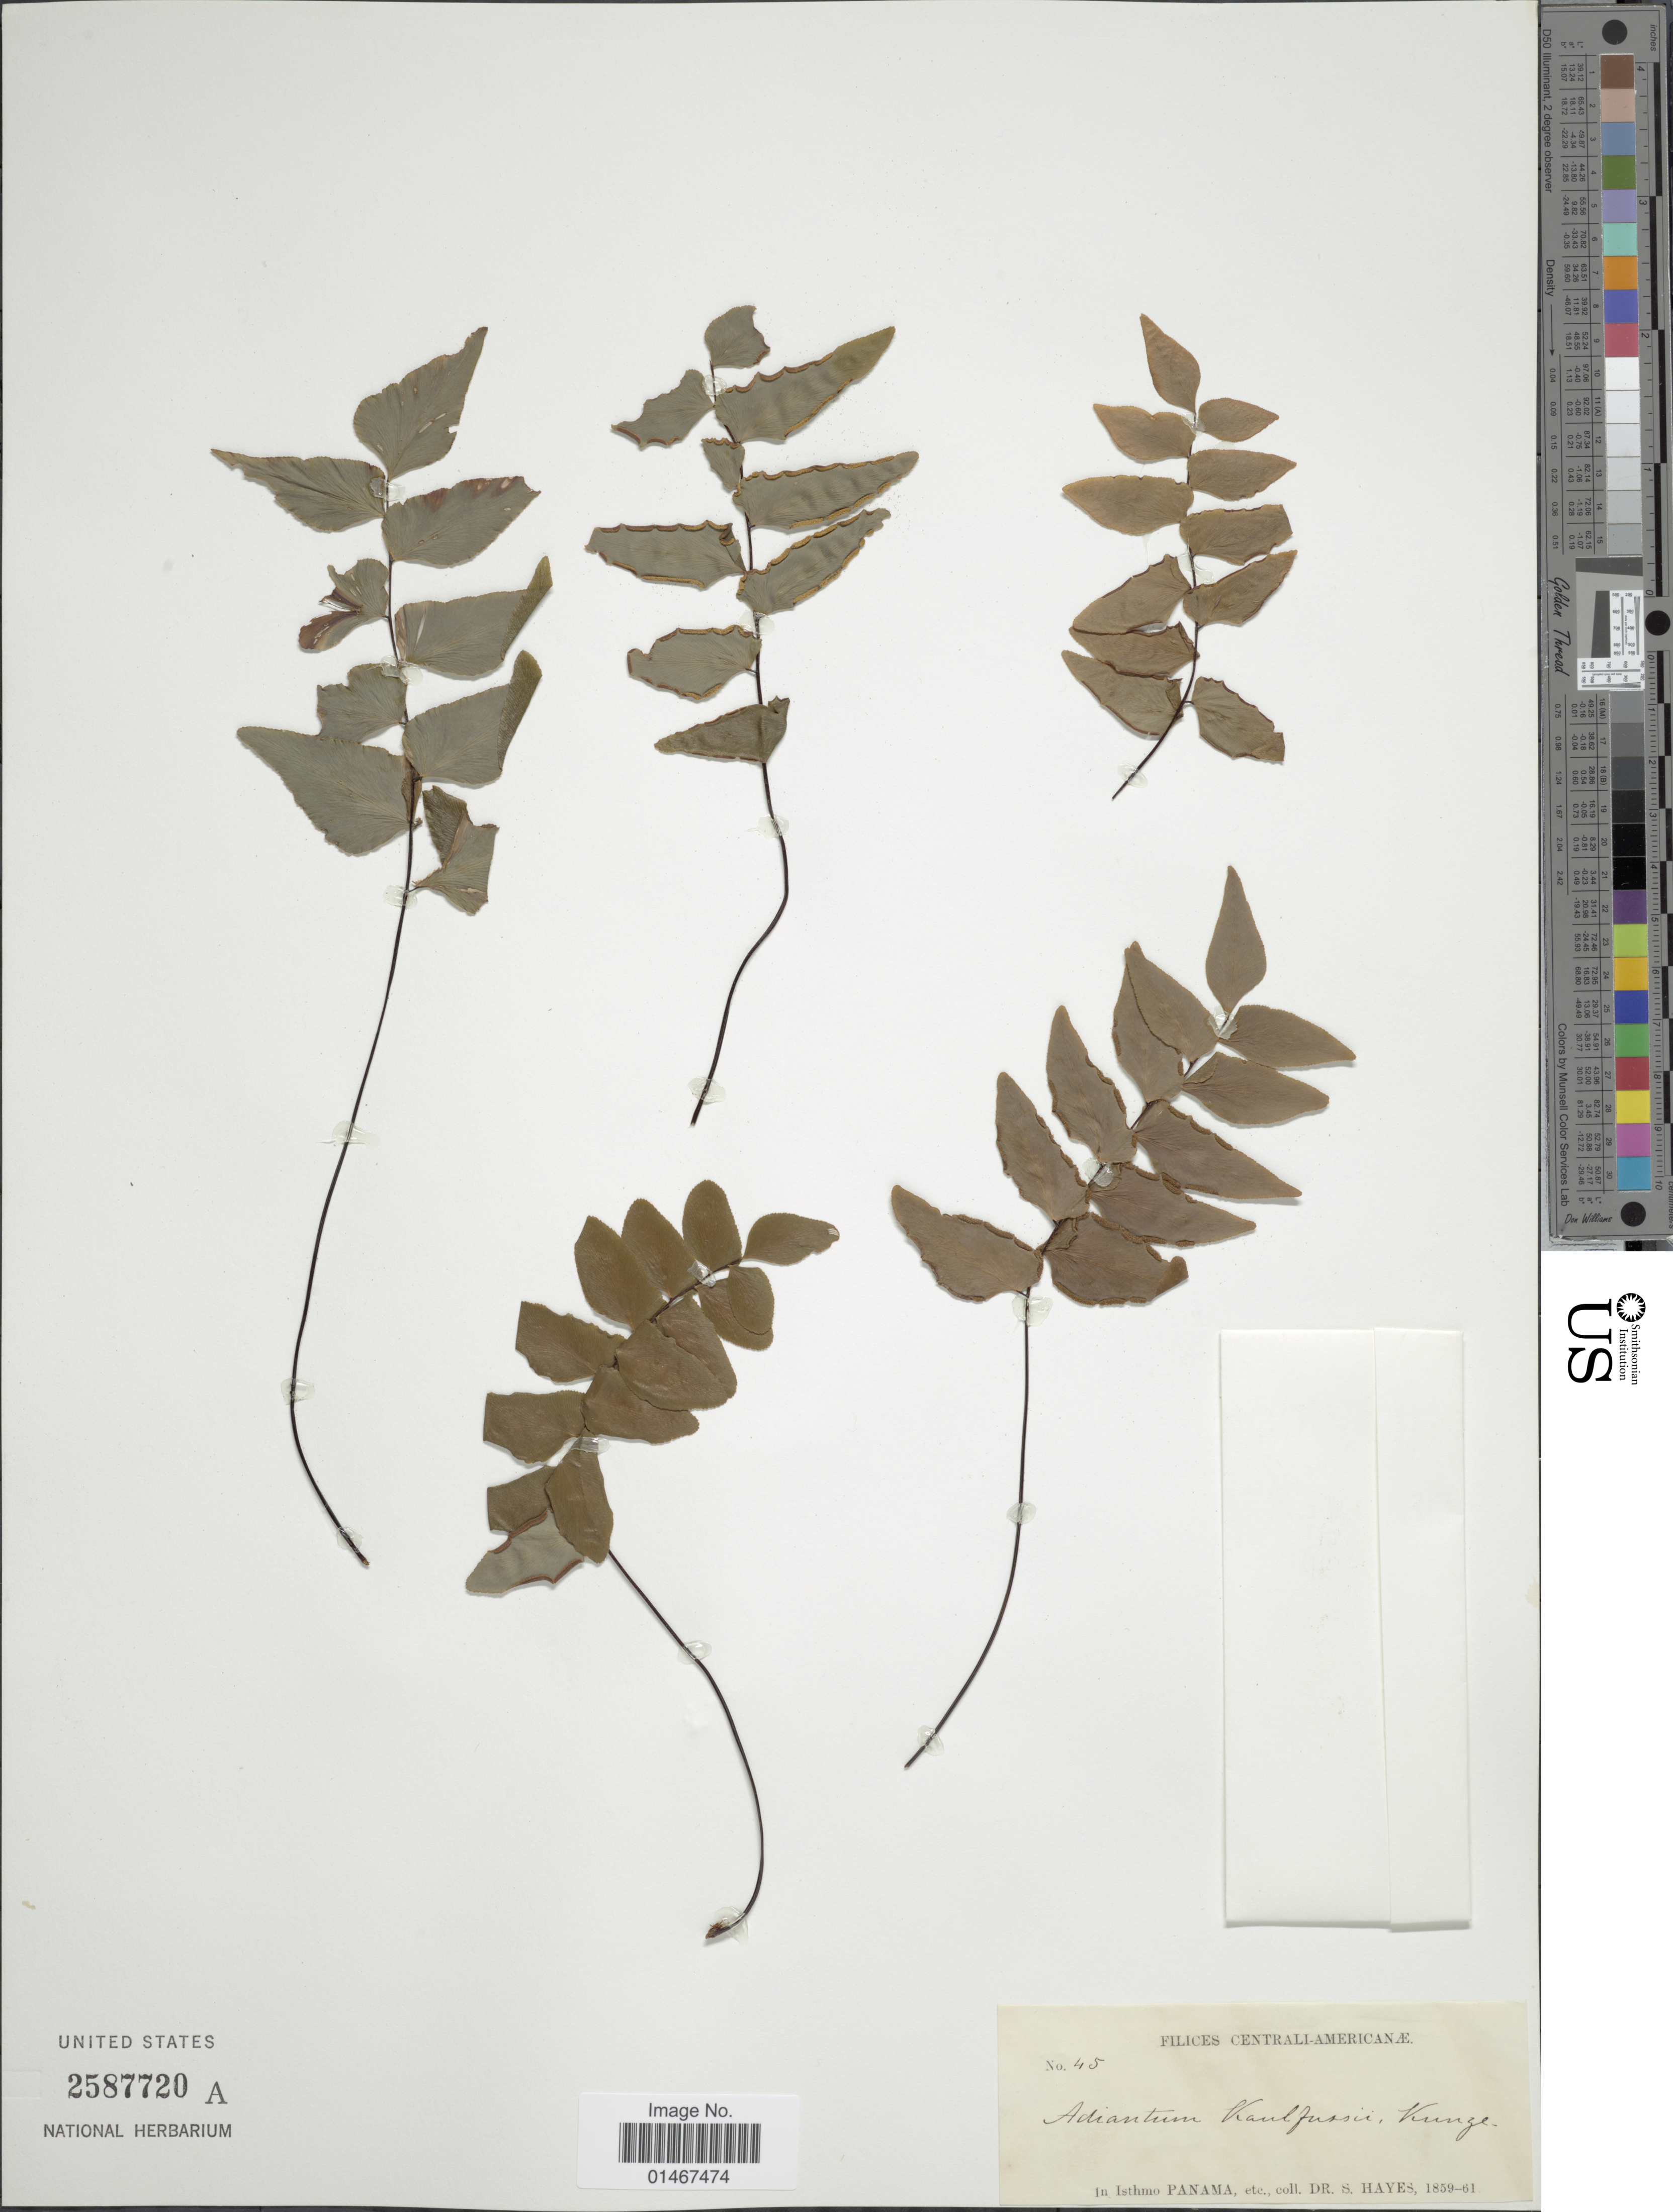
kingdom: Plantae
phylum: Tracheophyta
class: Polypodiopsida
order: Polypodiales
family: Pteridaceae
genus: Adiantum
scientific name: Adiantum petiolatum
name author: Desv.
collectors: S. Hayes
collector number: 45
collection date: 1859/1861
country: Panama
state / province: Panamá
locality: Filices Centrali-Americanae. In Isthmo Panama.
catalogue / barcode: US 2587720A